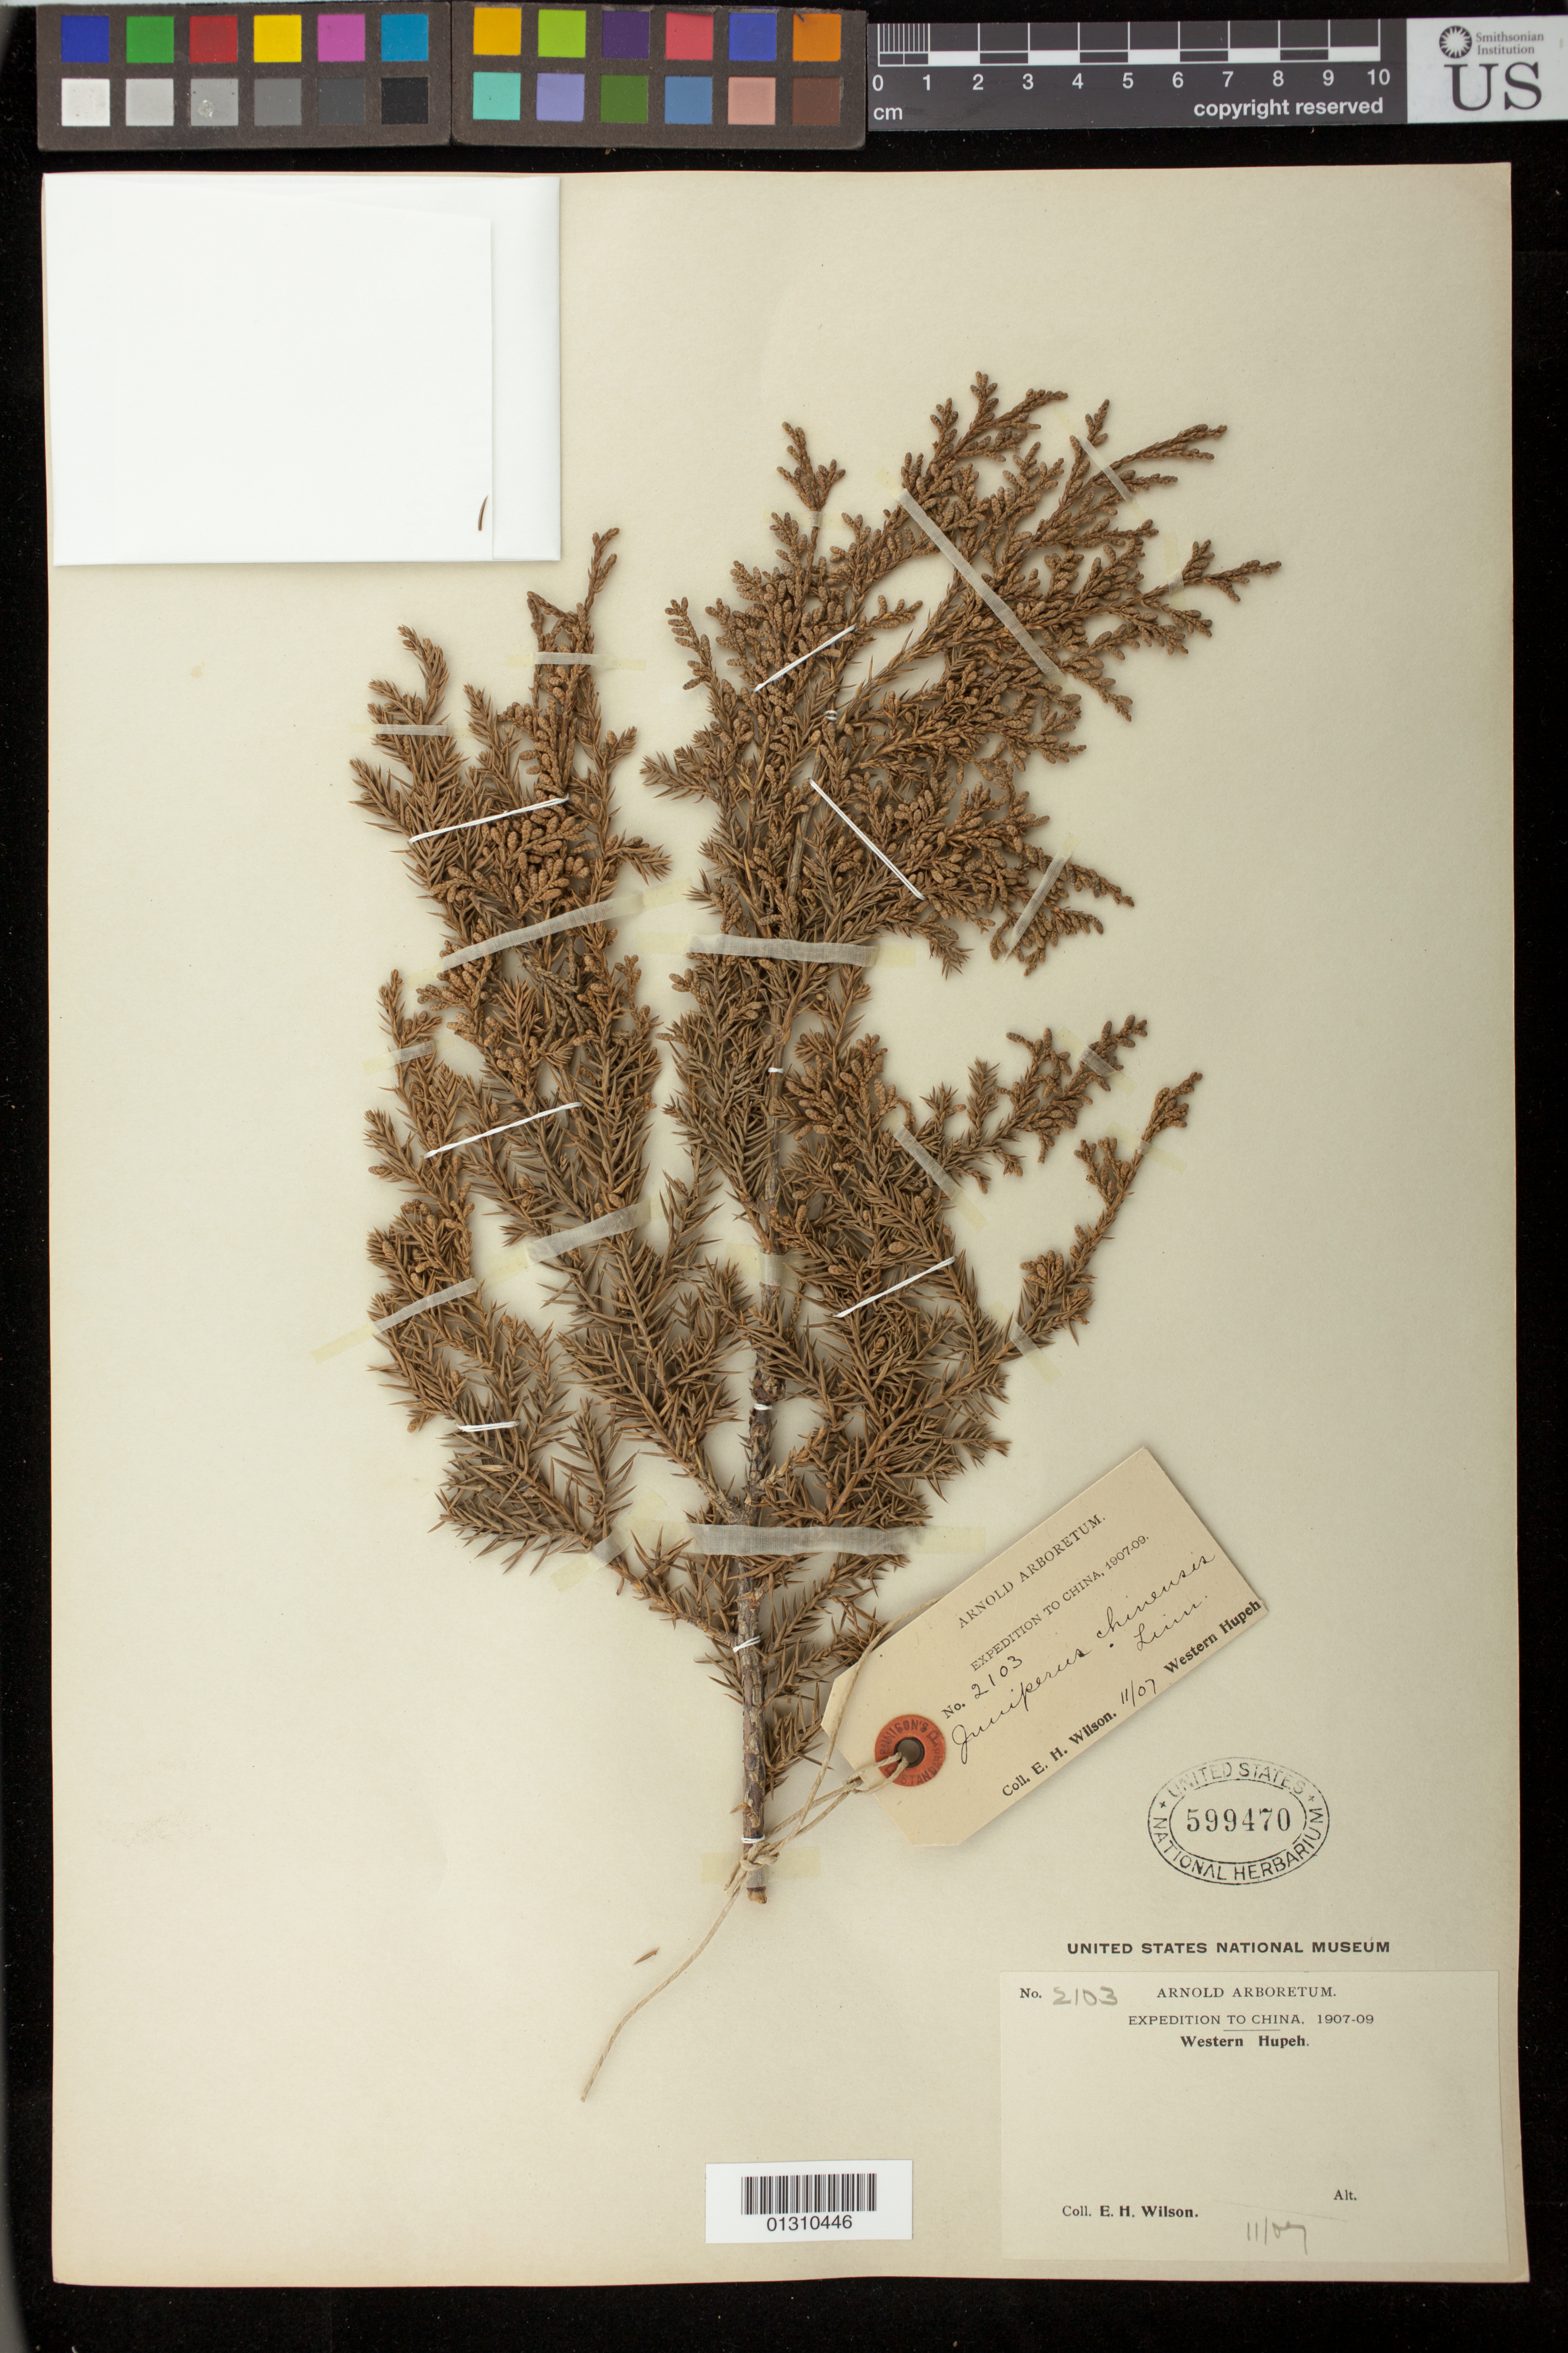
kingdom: Plantae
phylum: Tracheophyta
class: Pinopsida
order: Pinales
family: Cupressaceae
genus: Juniperus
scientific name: Juniperus chinensis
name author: L.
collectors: E. H. Wilson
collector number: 2103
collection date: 1909-11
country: China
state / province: Hubei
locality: Western Hupeh.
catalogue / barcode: US 599470